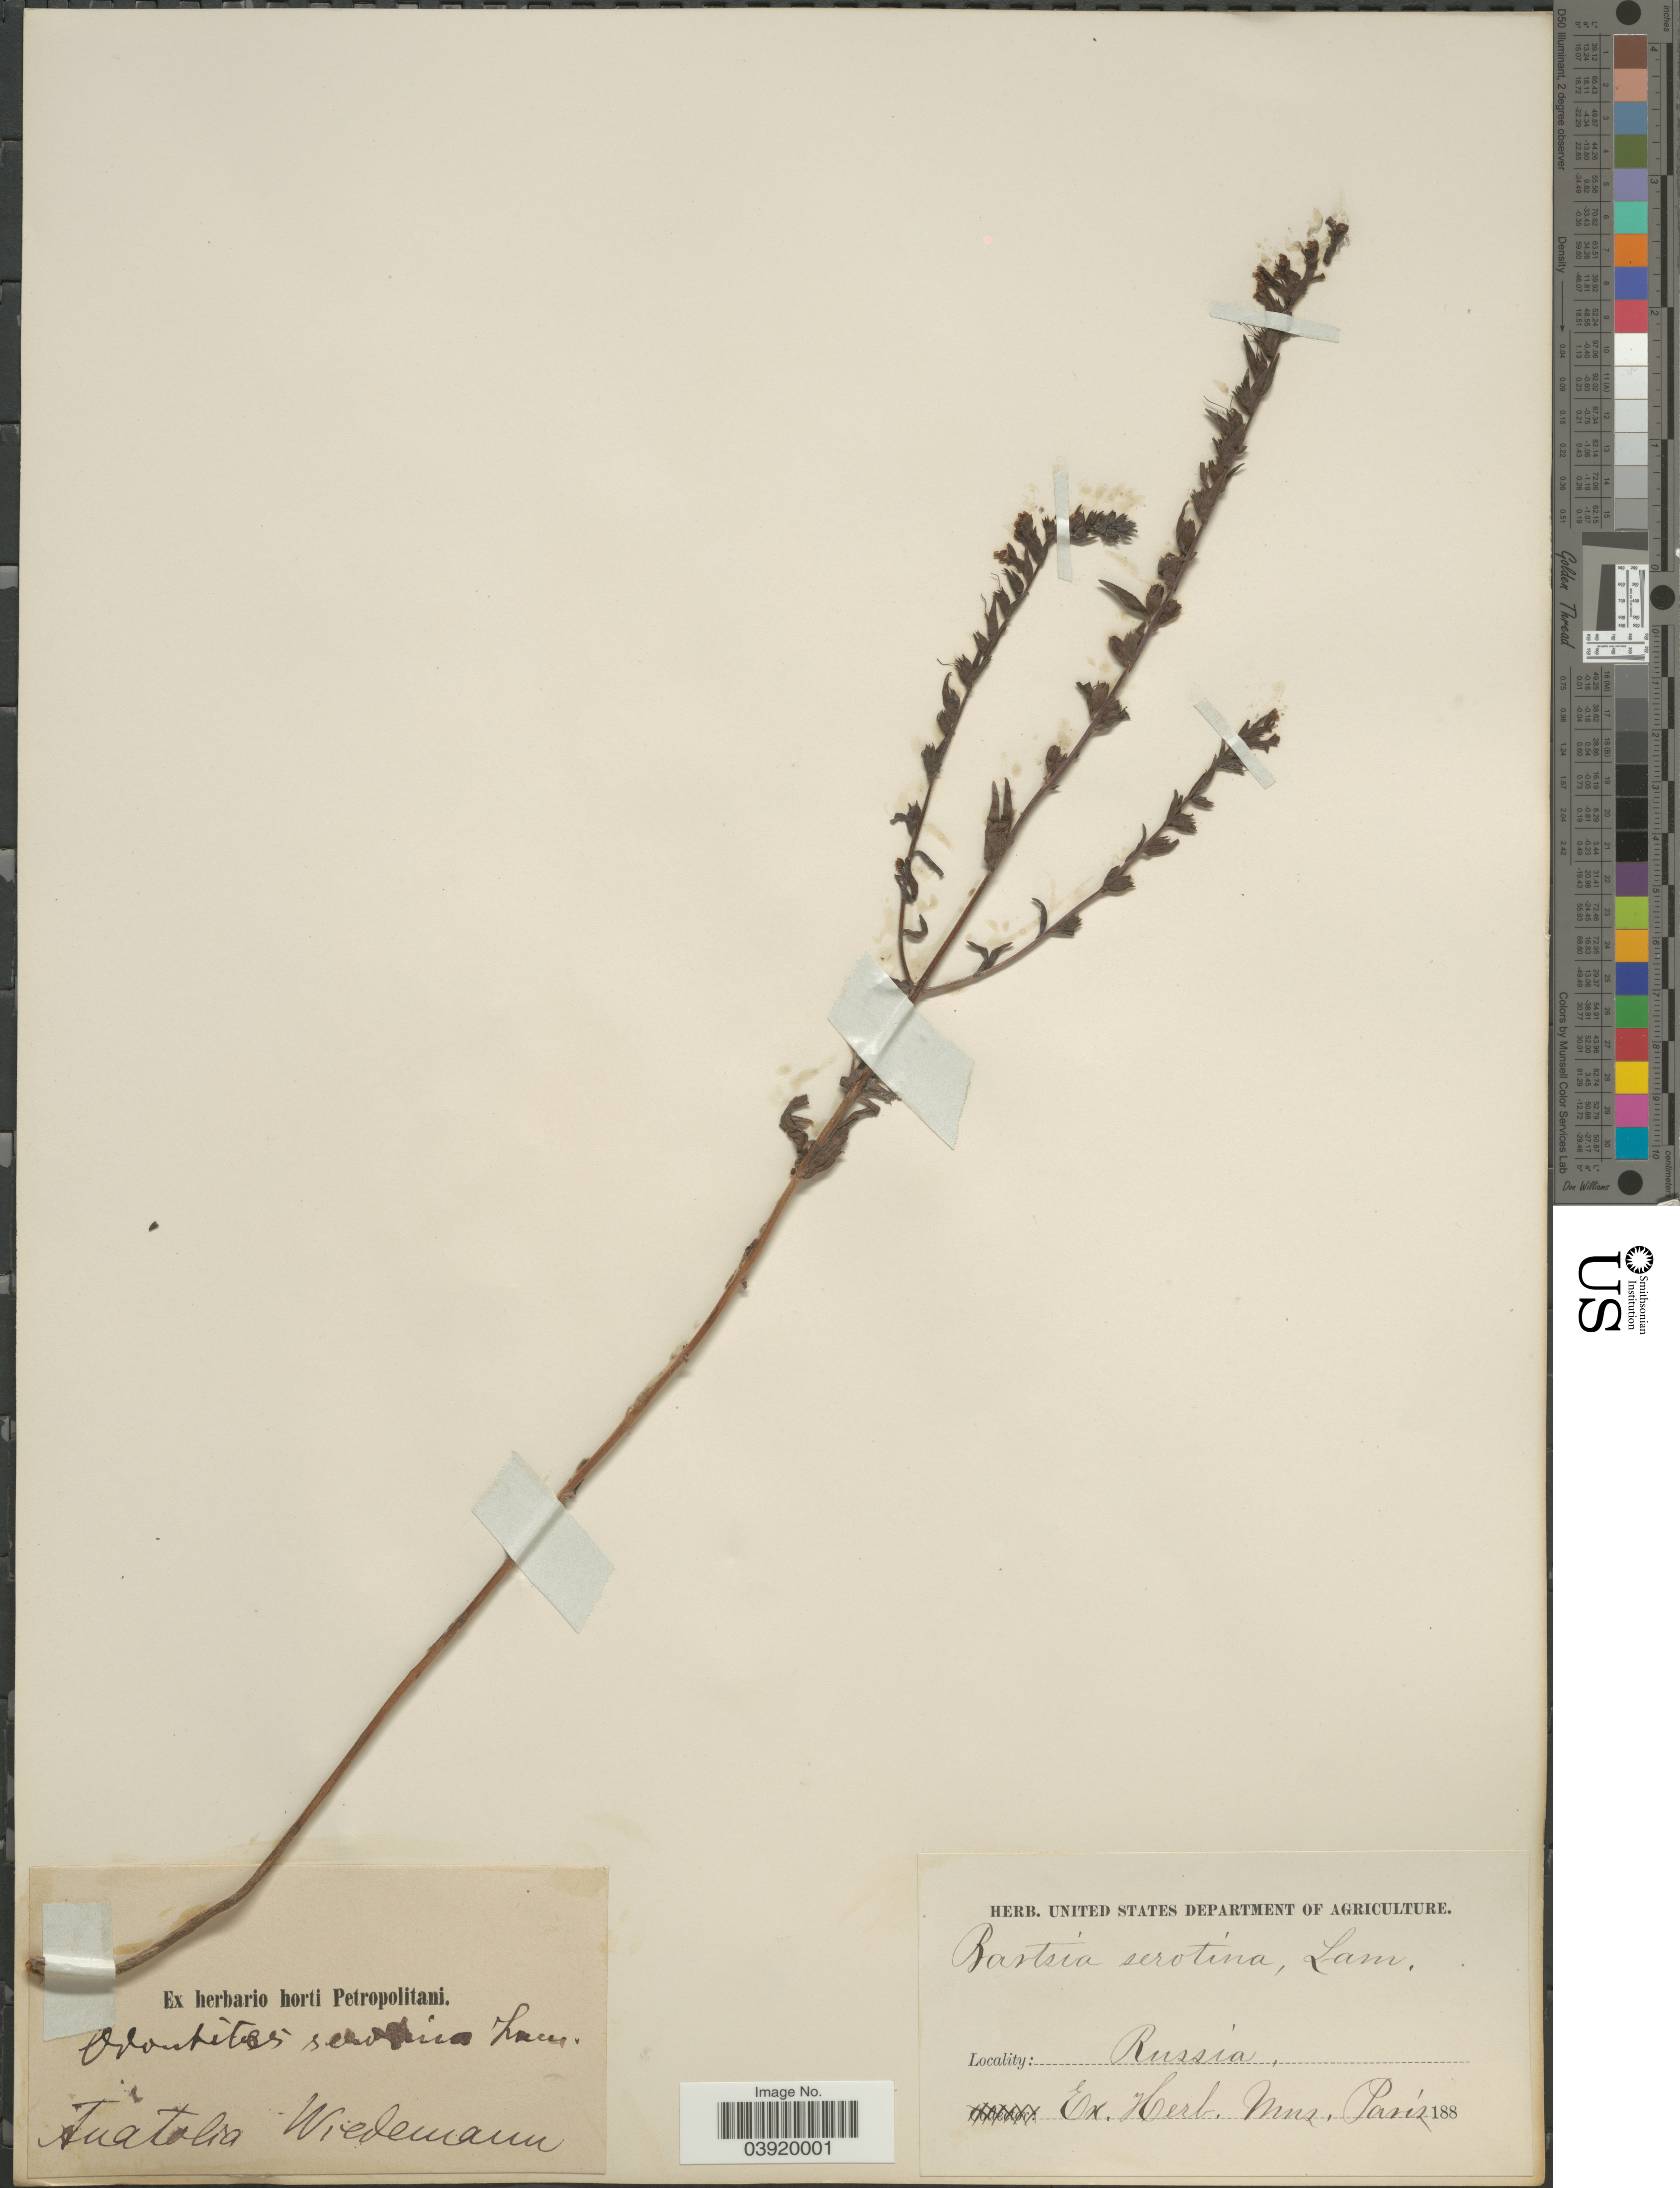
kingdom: Plantae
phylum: Tracheophyta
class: Magnoliopsida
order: Lamiales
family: Orobanchaceae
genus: Odontites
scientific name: Odontites vulgaris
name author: Moench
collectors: Wiedemann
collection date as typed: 188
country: Turkey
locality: Anatolia.